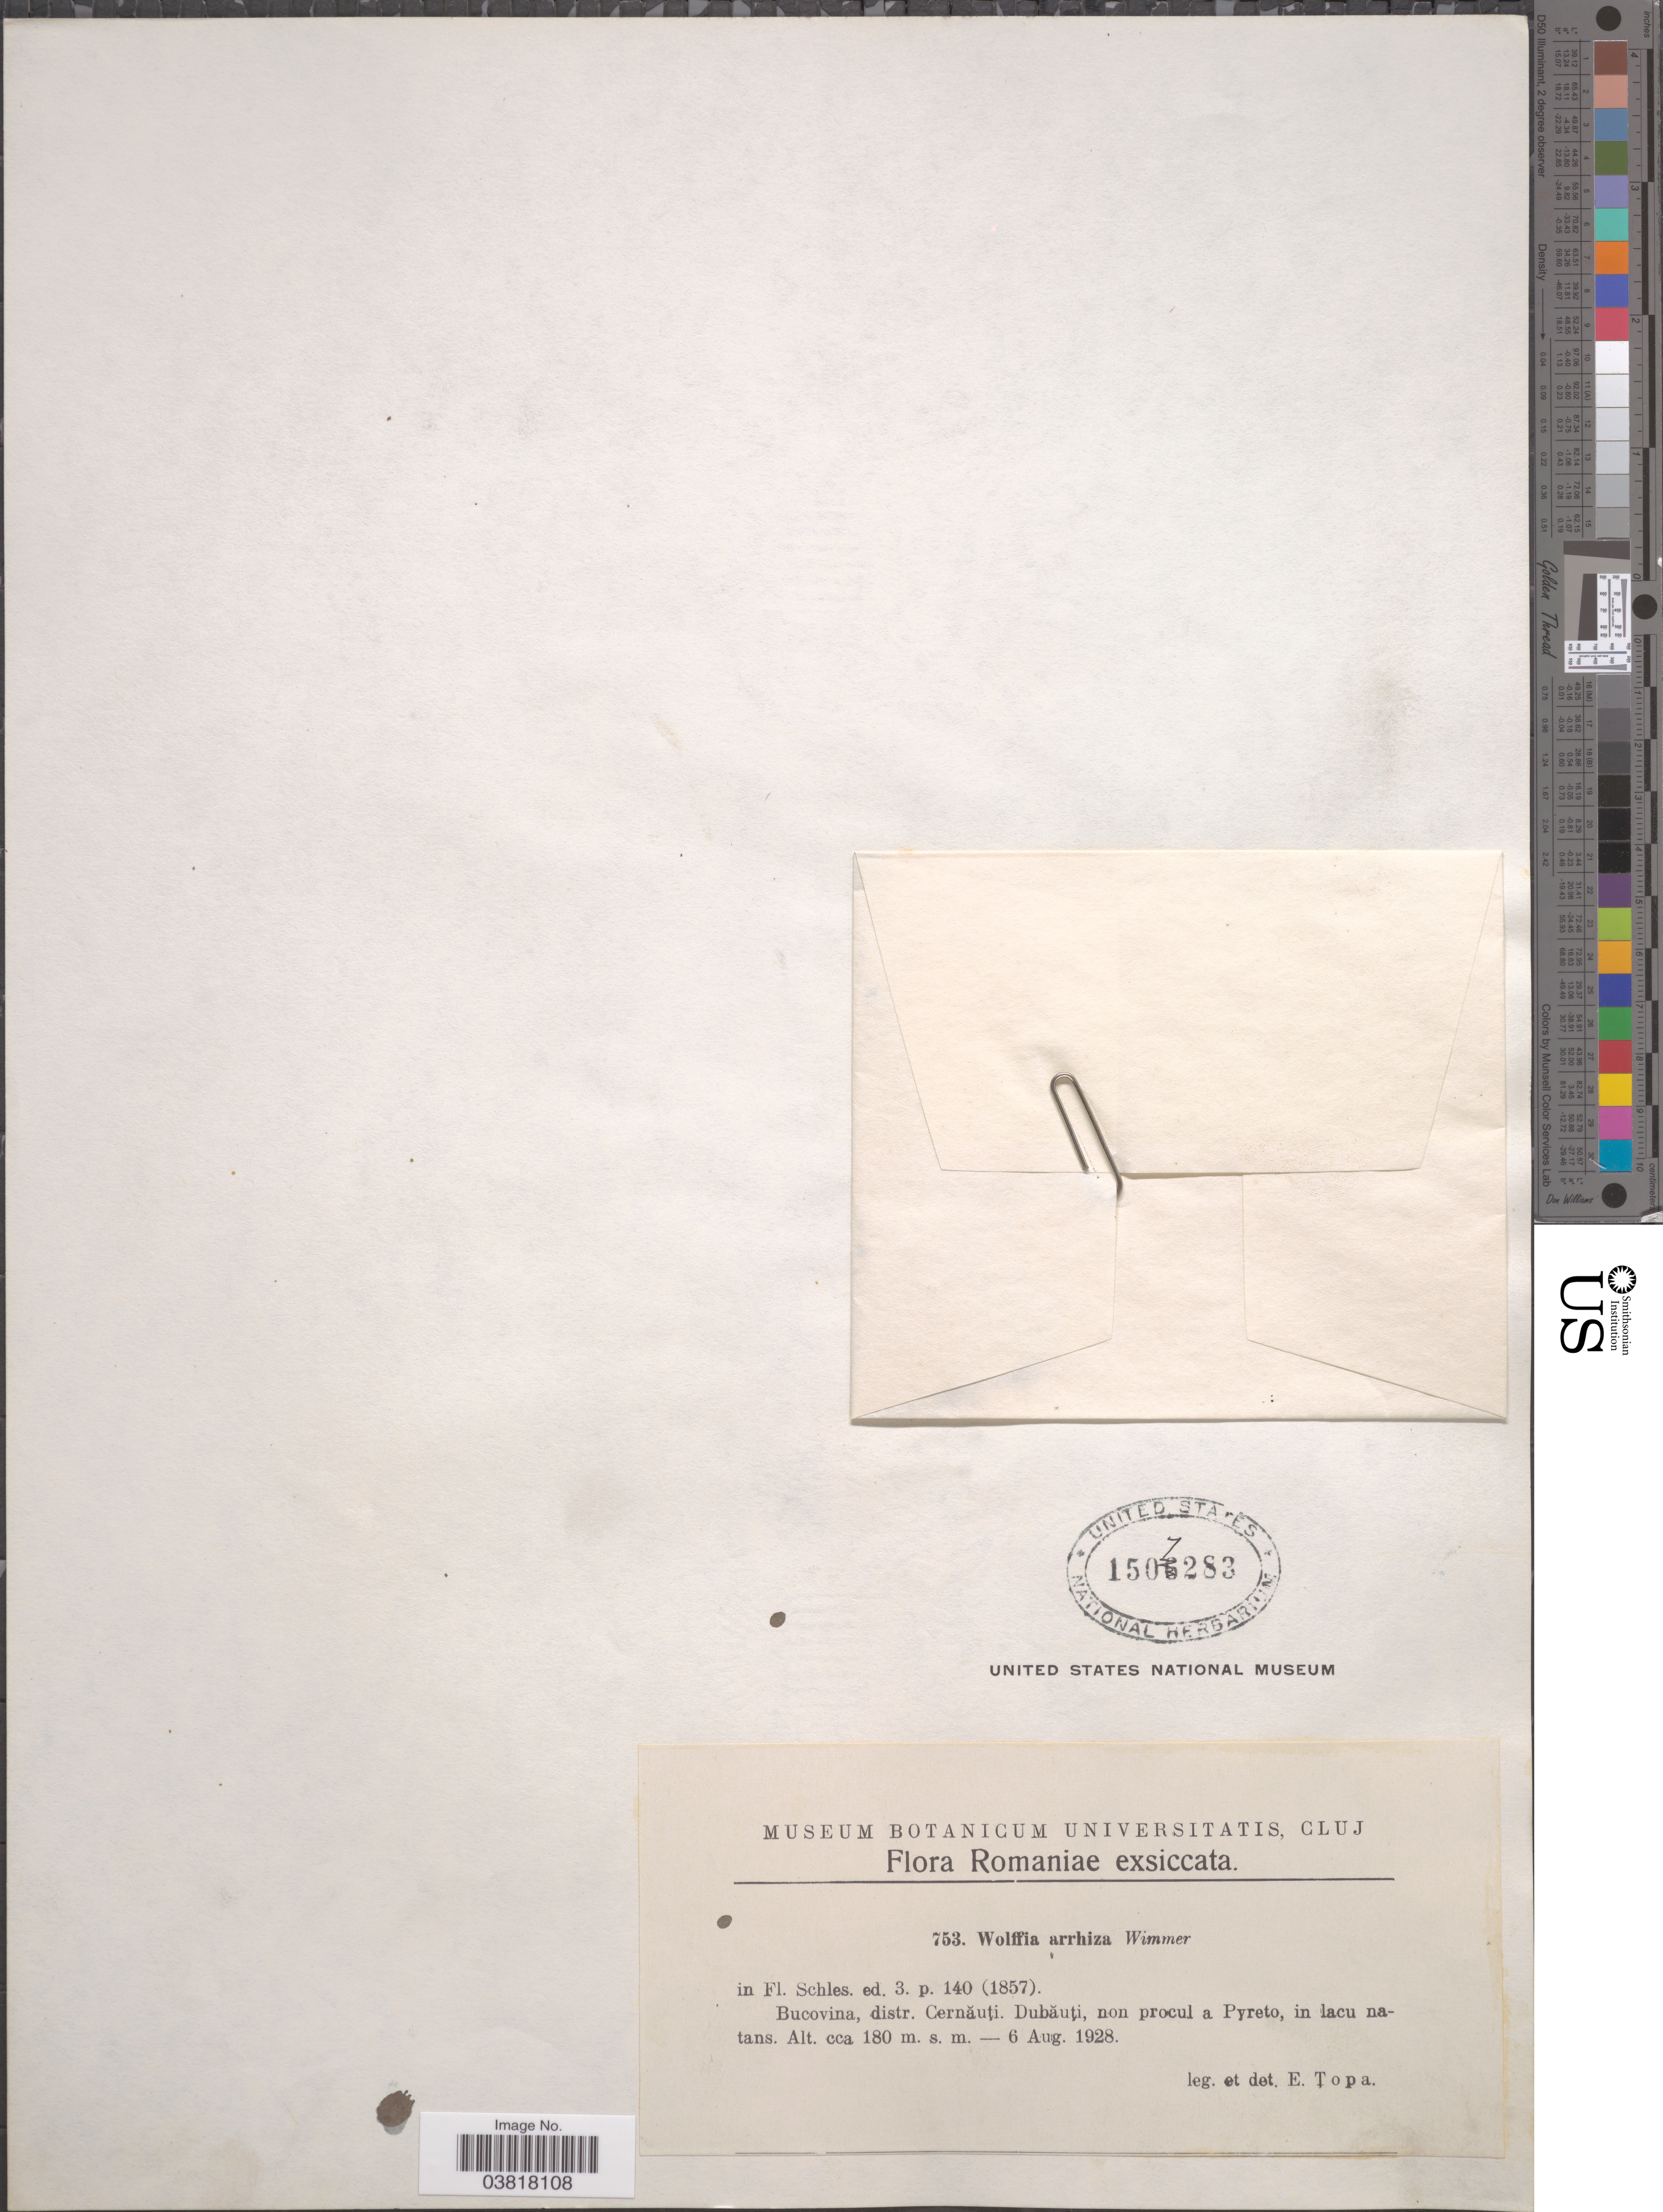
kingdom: Plantae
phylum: Tracheophyta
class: Liliopsida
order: Alismatales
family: Araceae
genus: Wolffia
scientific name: Wolffia arrhiza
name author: (L.) Horkel ex Wimm.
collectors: E. Topa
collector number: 753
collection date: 1928-08-06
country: Romania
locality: Bucovina, distr. Cernauti. Dubauti, non procul a Pyreto.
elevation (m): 180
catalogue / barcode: US 1507283